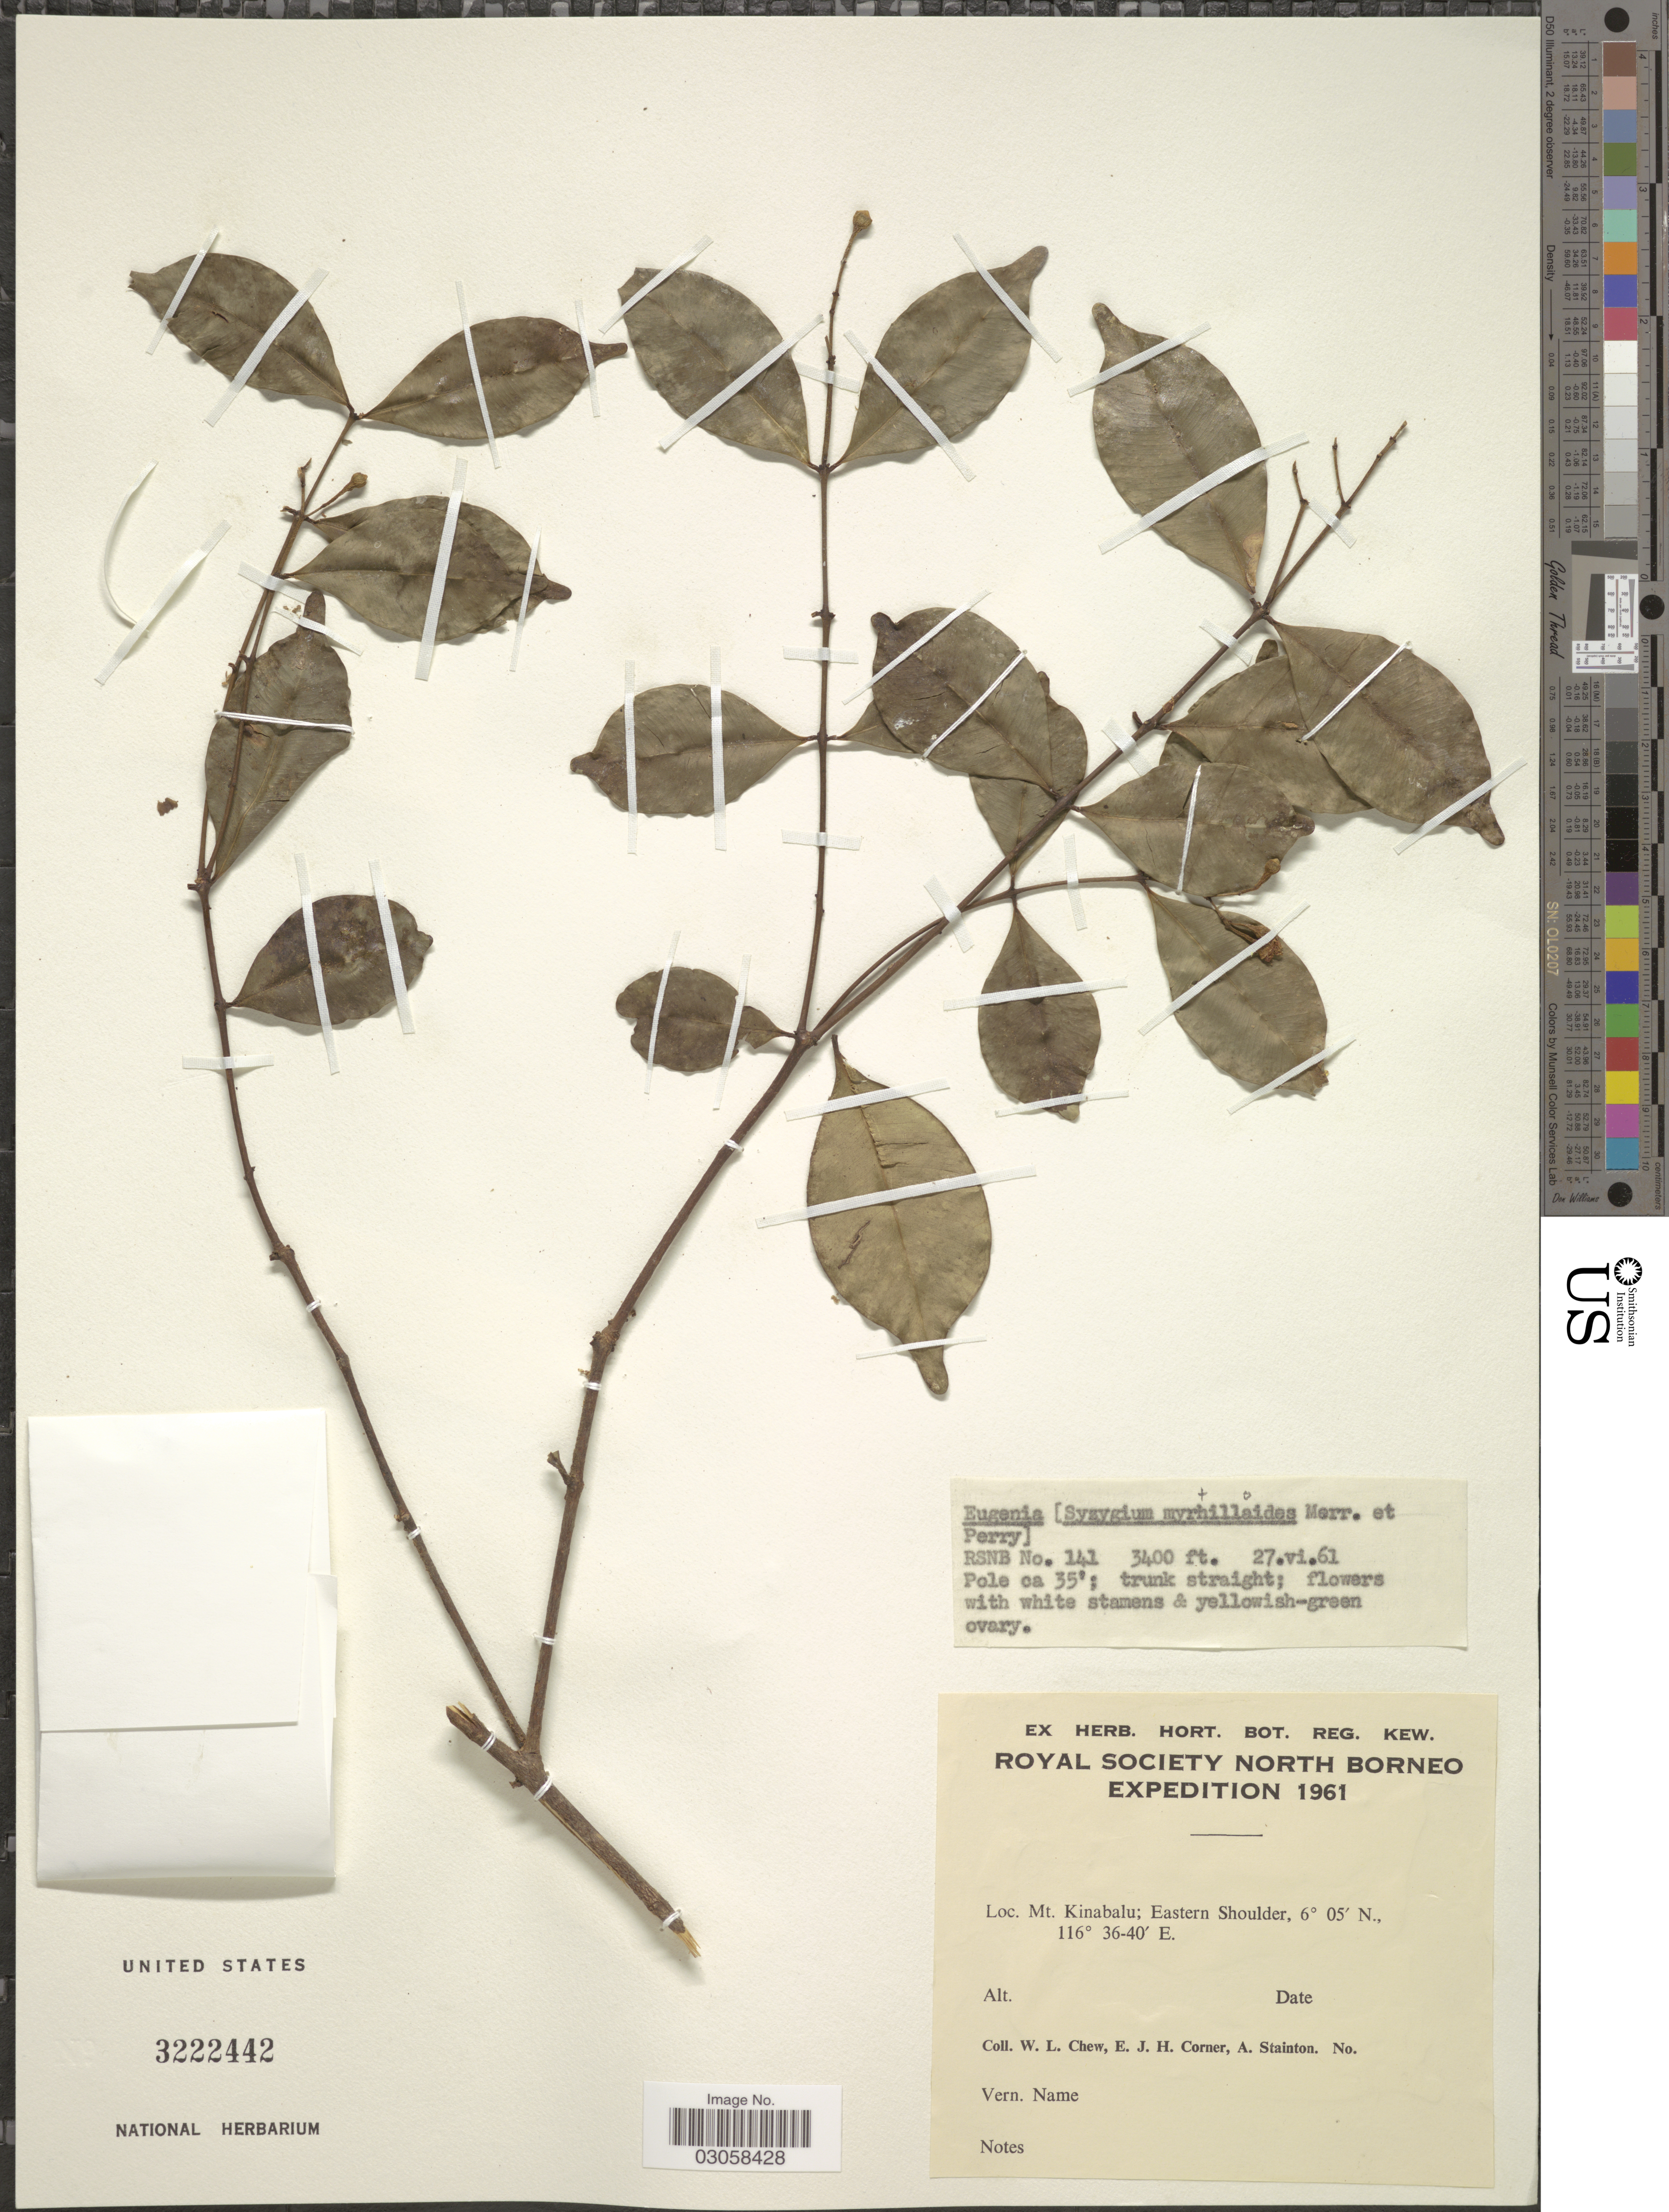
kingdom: Plantae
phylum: Tracheophyta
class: Magnoliopsida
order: Myrtales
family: Myrtaceae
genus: Syzygium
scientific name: Syzygium myrtilloides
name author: Merr. & L.M. Perry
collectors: W. Chew, E. Corner & A. Stainton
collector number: RSNB 141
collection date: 1961-06-27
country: Malaysia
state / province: Sabah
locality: Mt. Kinabalu; Eastern Shoulder.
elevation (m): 1036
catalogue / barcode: US 3222442